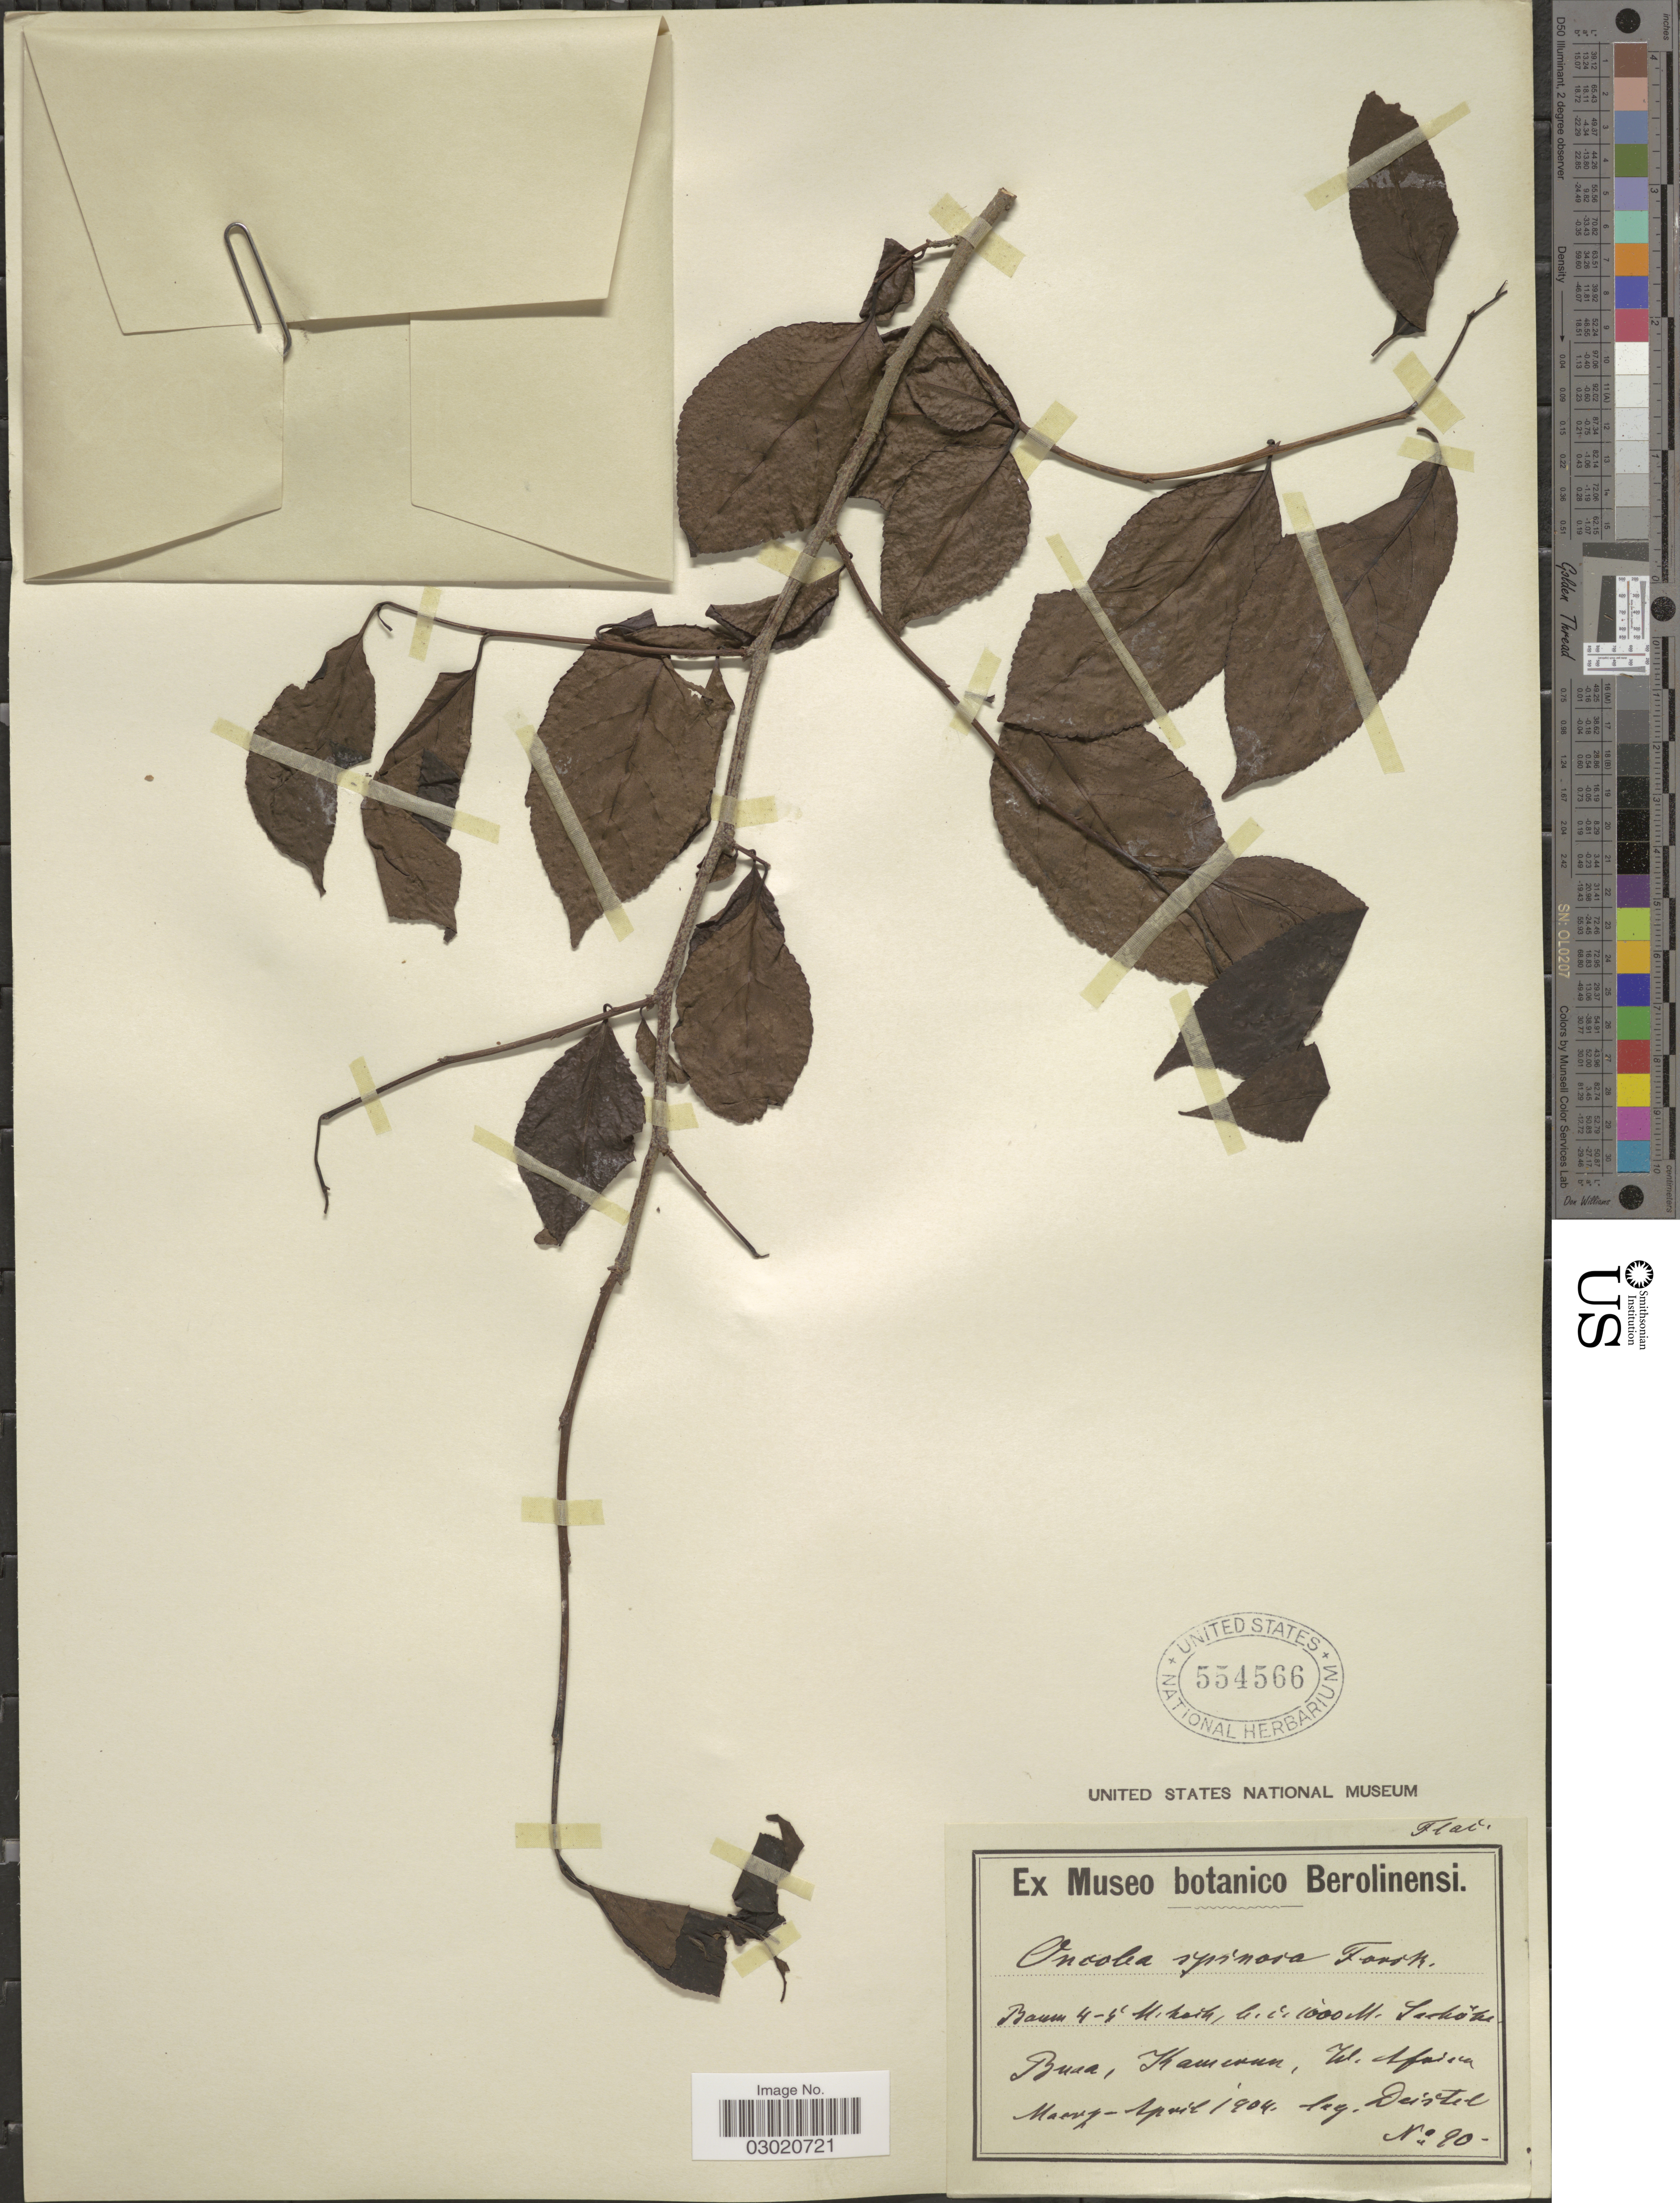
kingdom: Plantae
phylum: Tracheophyta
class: Magnoliopsida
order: Malpighiales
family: Salicaceae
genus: Oncoba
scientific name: Oncoba spinosa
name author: Forssk.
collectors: -. Deistel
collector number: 90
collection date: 1904-03/1904-04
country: Cameroon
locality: Baum, Kamerun.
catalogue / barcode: US 554566